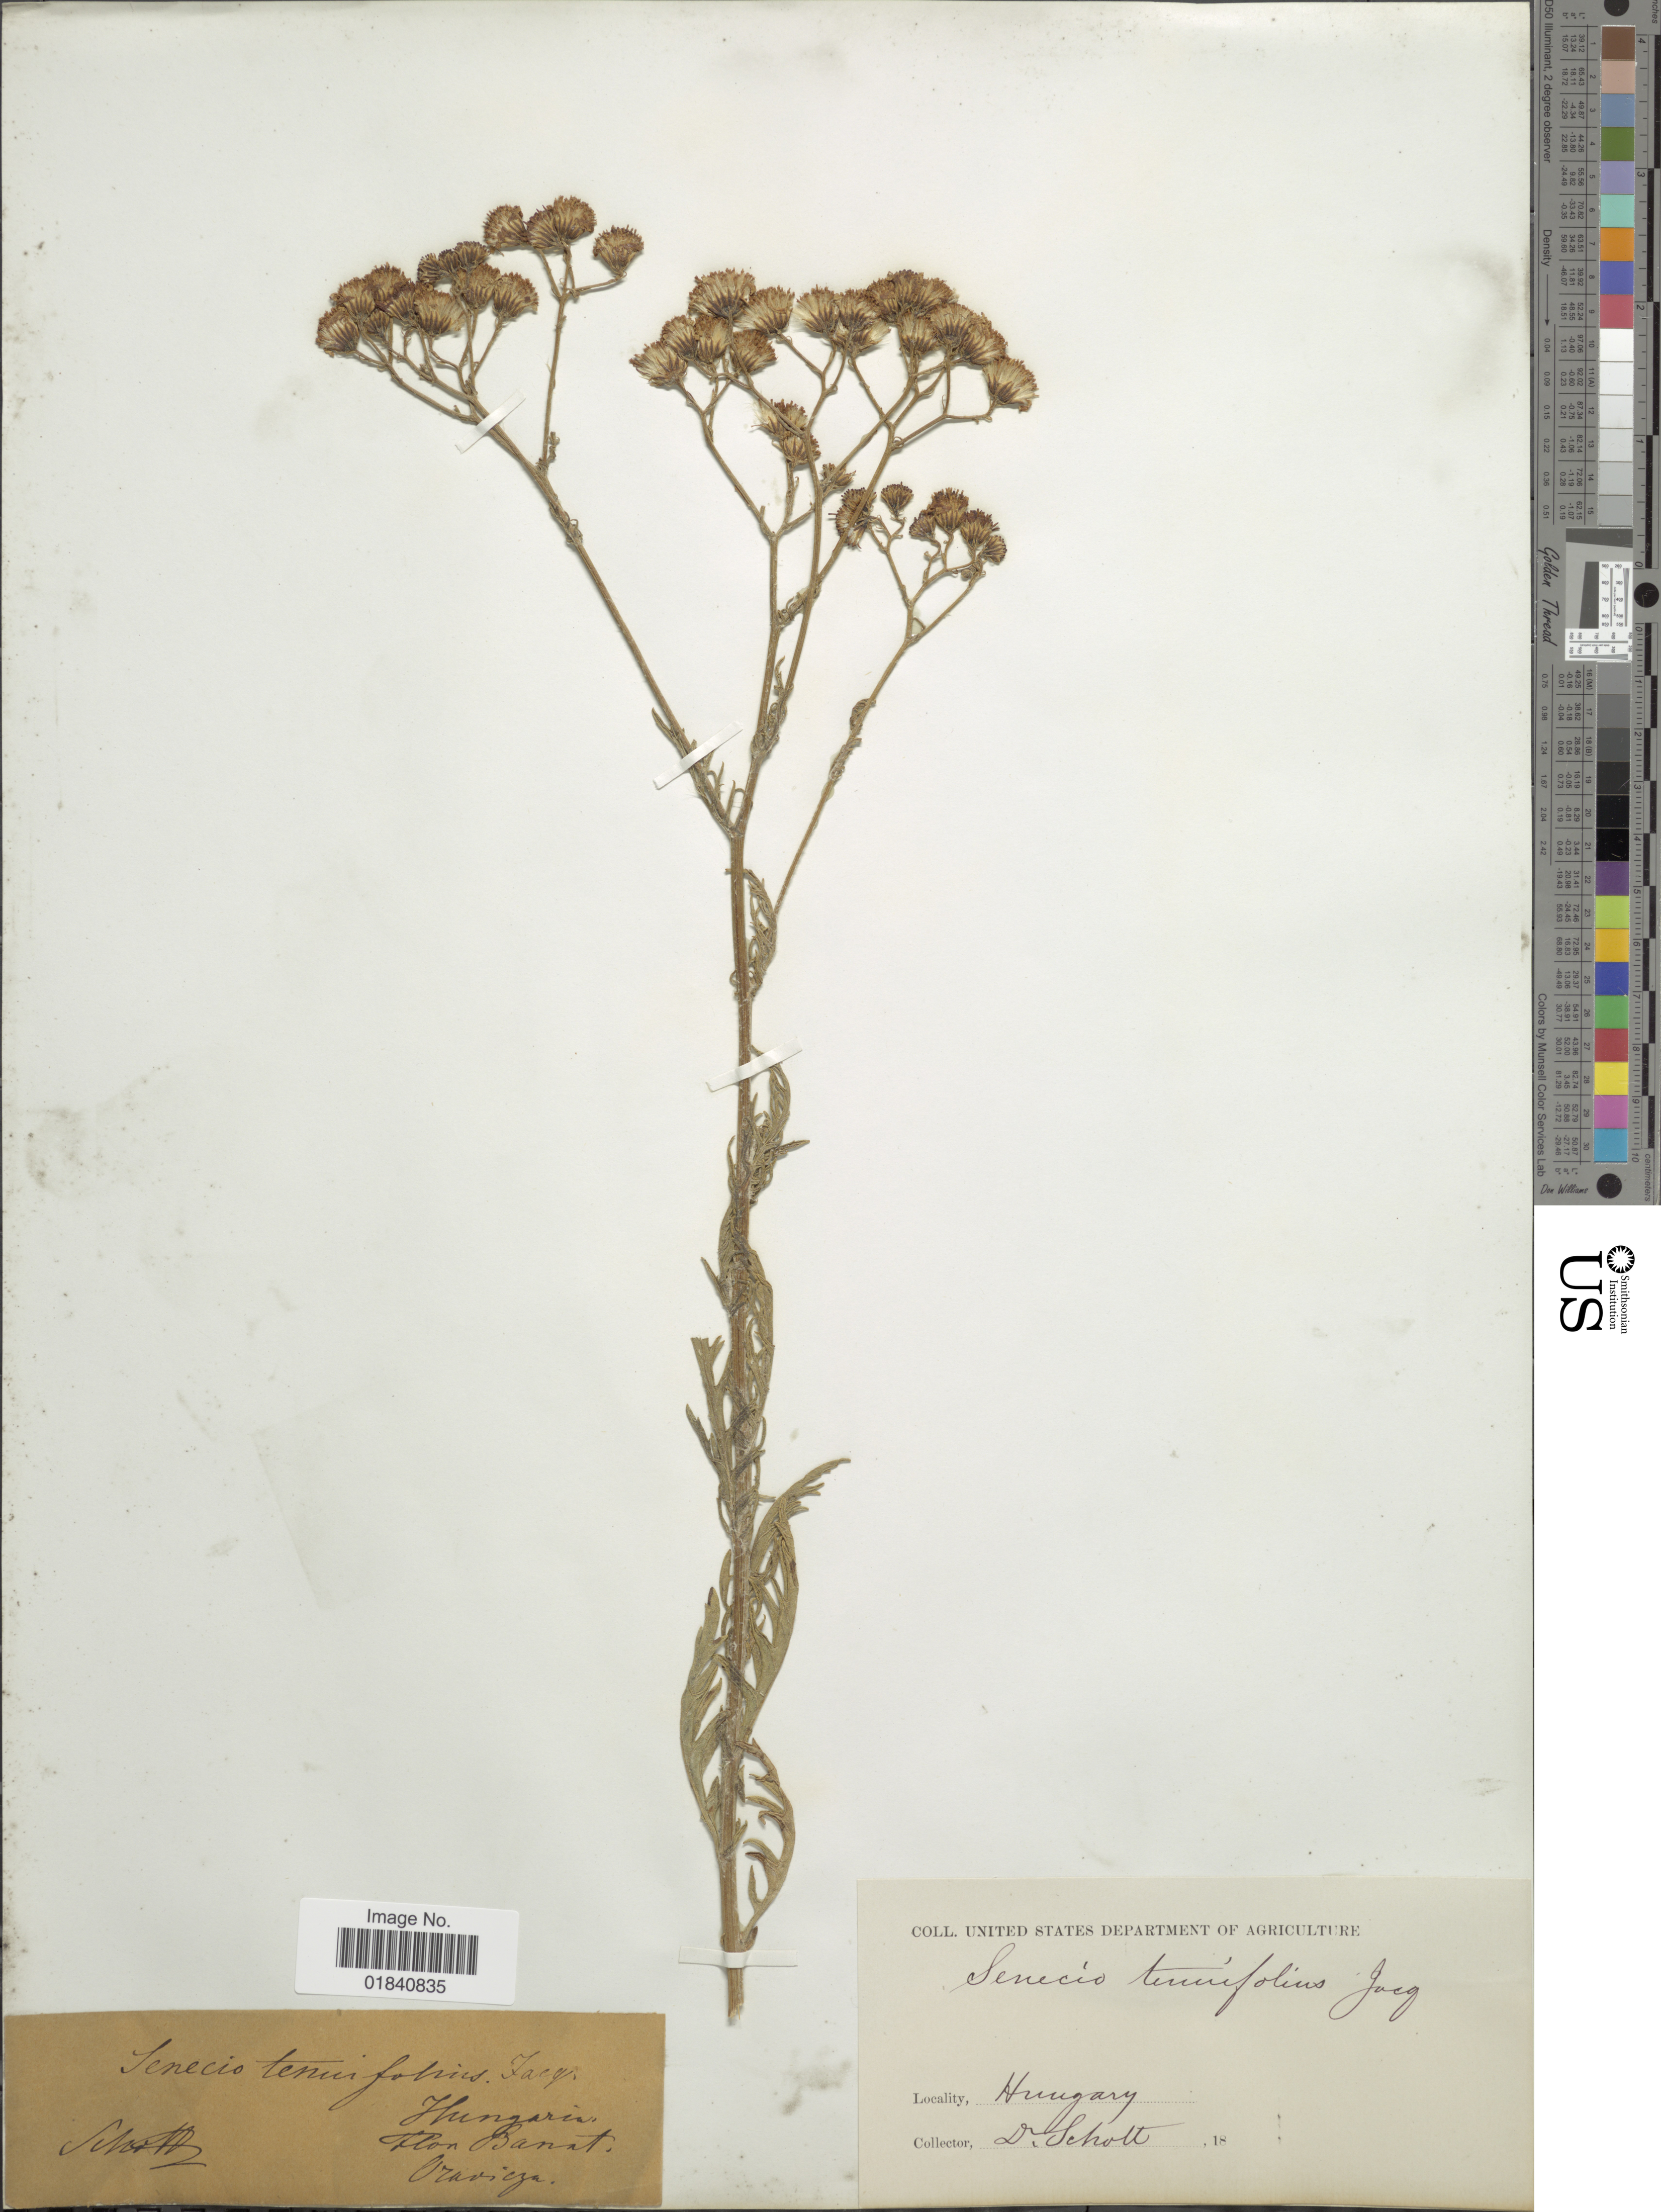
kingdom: Plantae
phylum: Tracheophyta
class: Magnoliopsida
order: Asterales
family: Asteraceae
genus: Senecio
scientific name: Senecio tenuifolius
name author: Burm. f.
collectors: Schott, --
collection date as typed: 18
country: Romania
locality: Flor. Banat, Oravicza